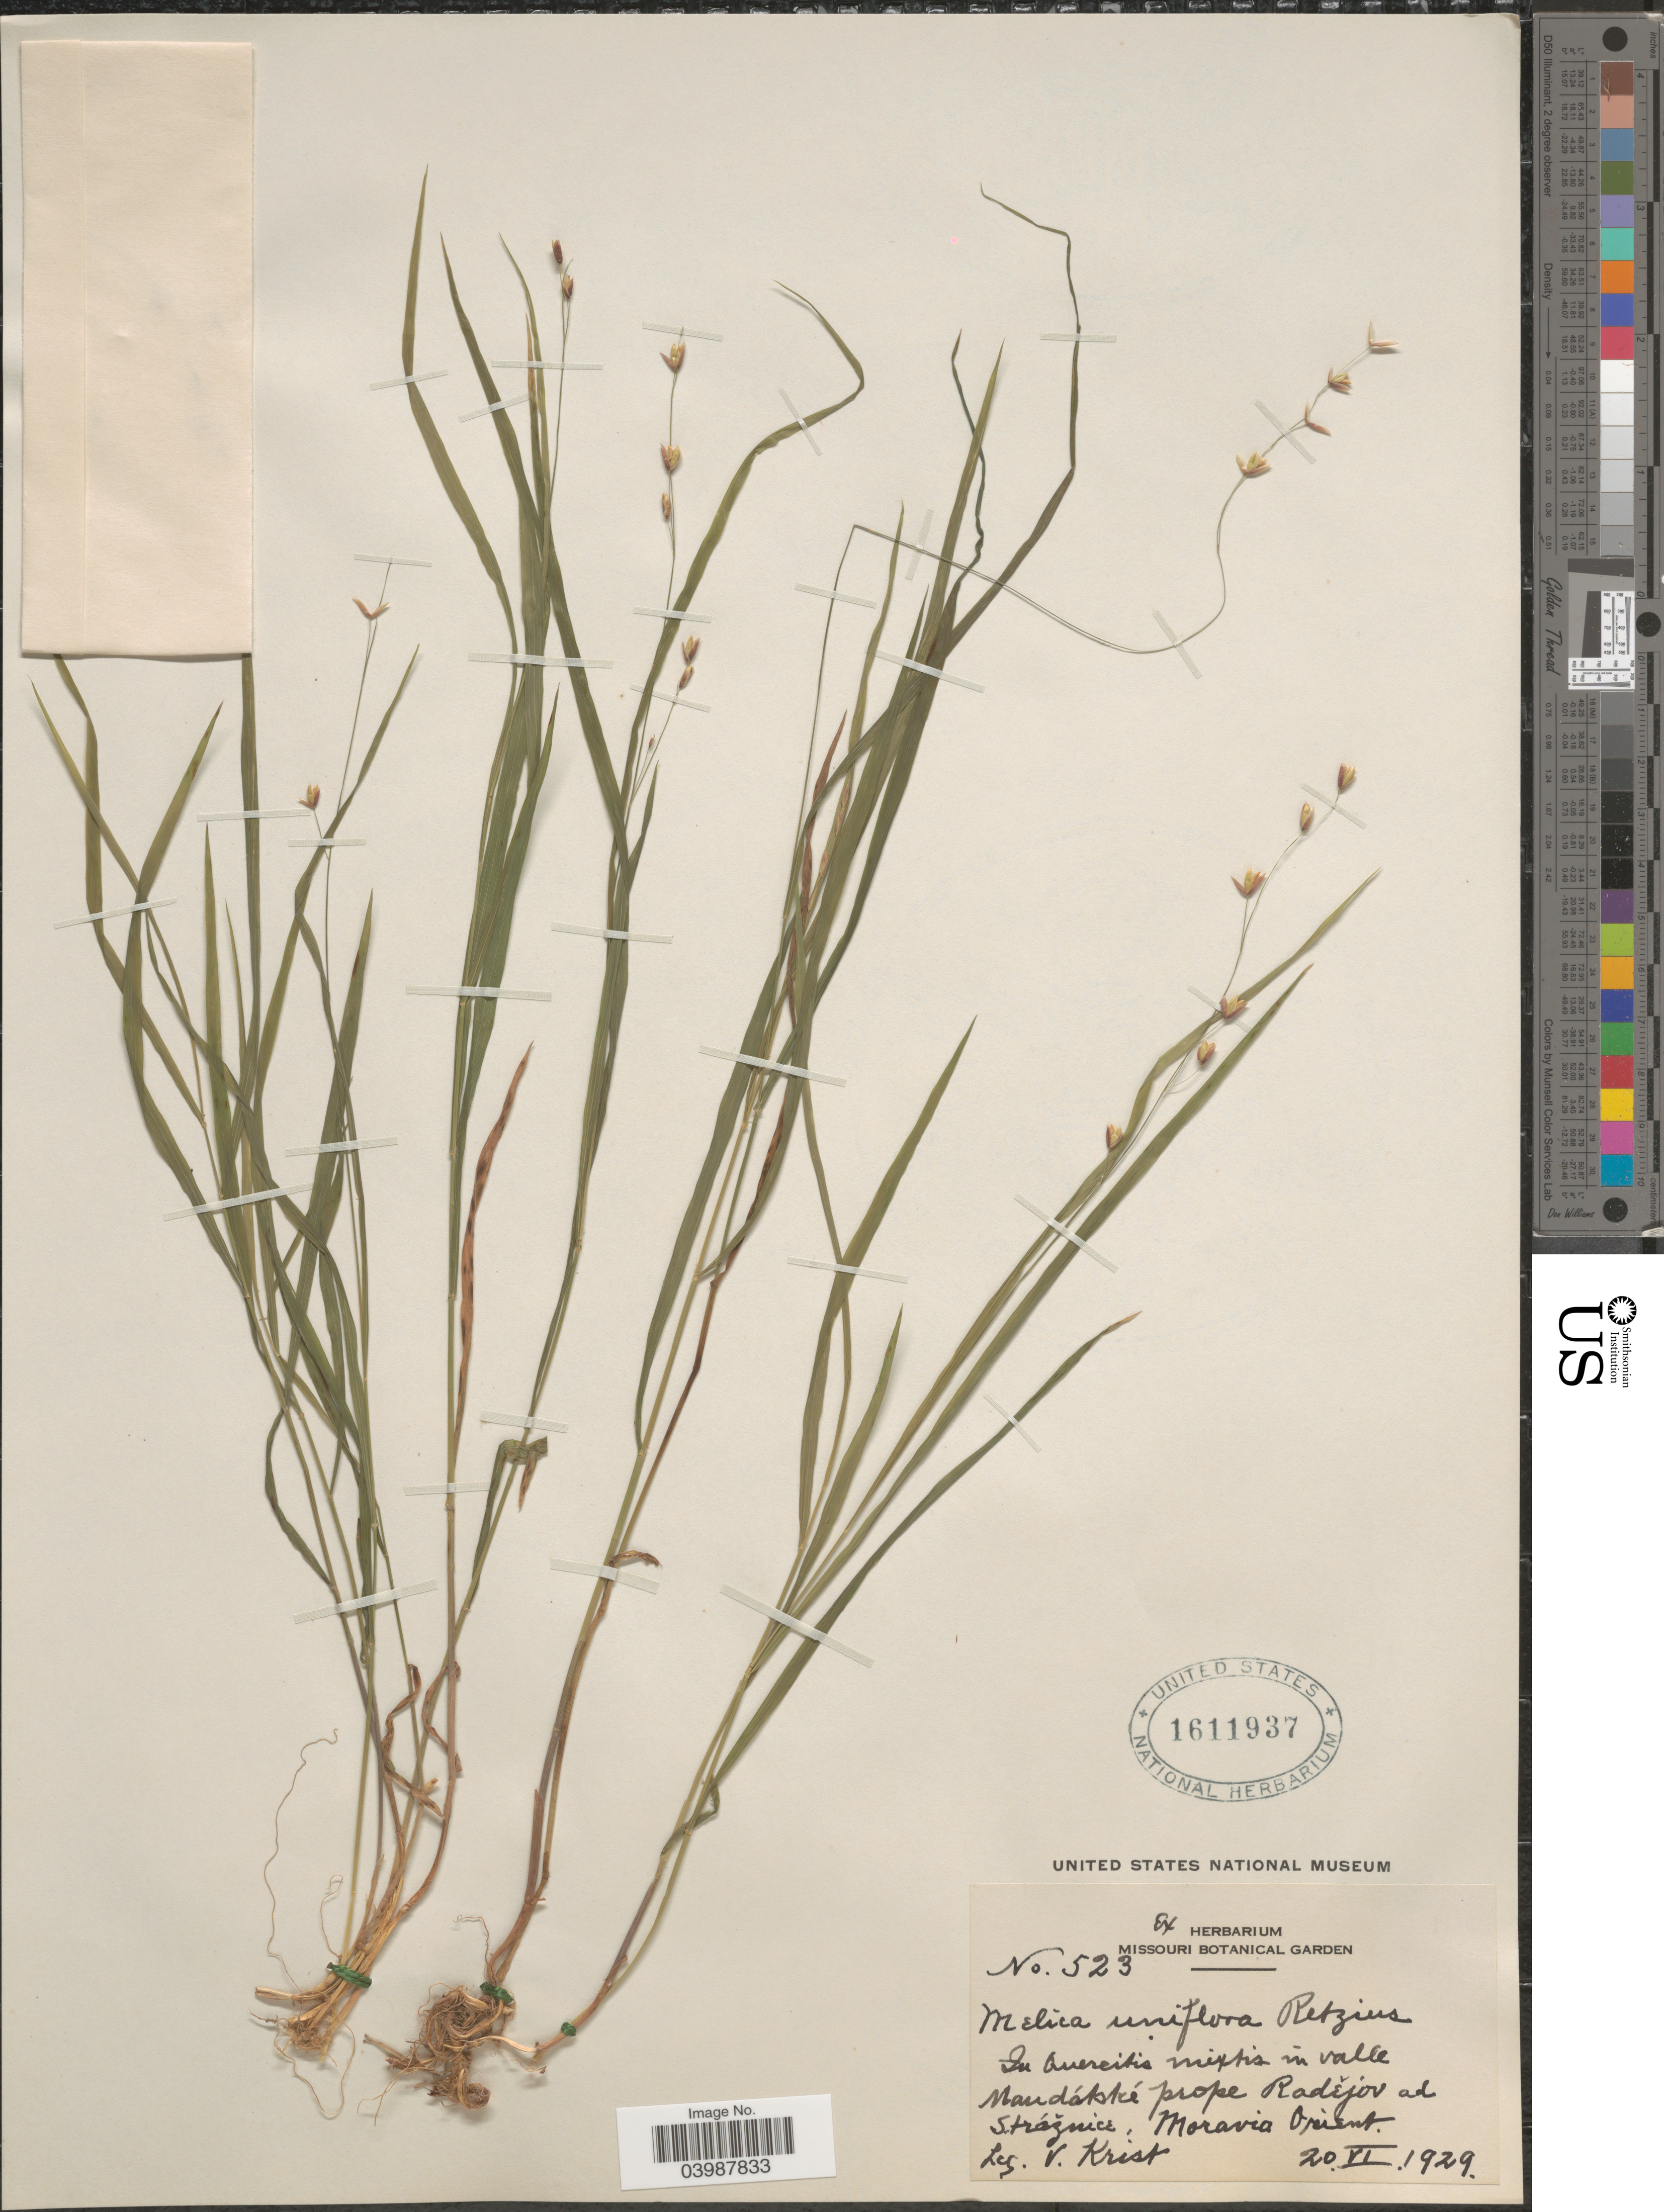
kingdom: Plantae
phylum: Tracheophyta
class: Liliopsida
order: Poales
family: Poaceae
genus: Melica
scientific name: Melica uniflora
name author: Retz.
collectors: V. Krist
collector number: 523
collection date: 1929-06-20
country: Czechia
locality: In Quercitis mixtis in valle Mandátské prope Radèjov ad Strágnice, Moravia Orient.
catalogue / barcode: US 1611937